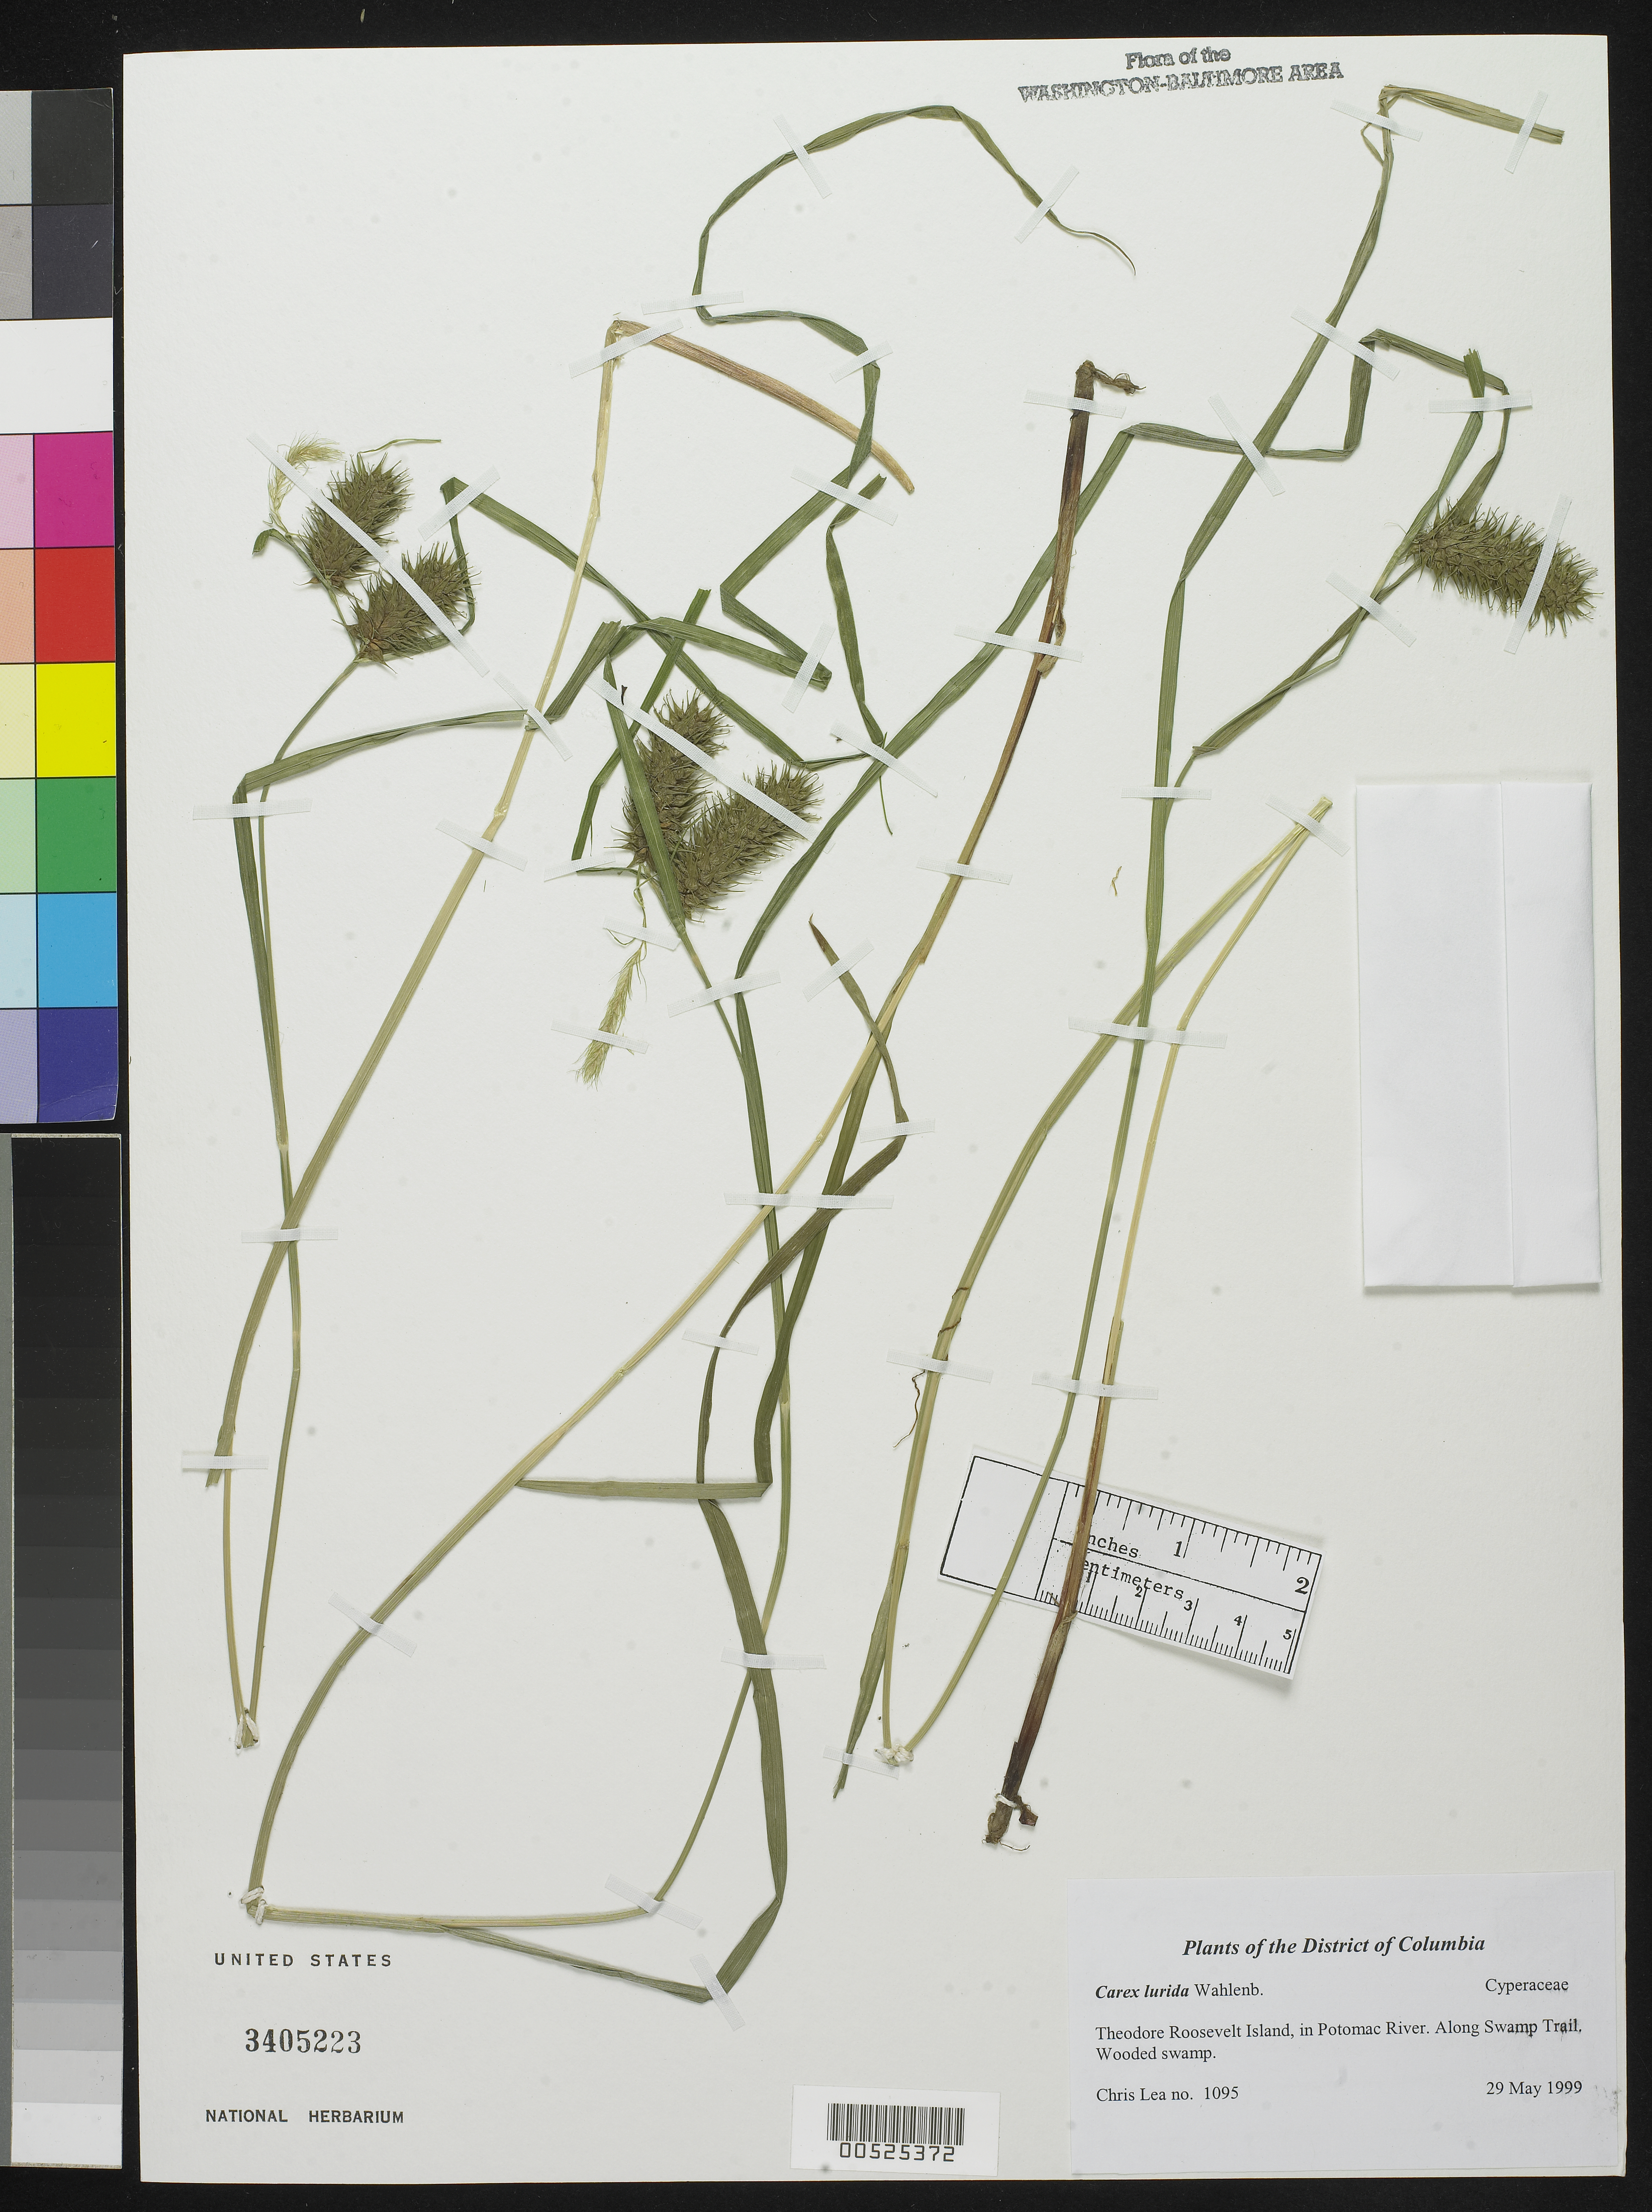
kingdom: Plantae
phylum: Tracheophyta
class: Liliopsida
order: Poales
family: Cyperaceae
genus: Carex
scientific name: Carex lurida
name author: Wahlenb.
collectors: C. Lea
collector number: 1095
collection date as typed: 29 May 1999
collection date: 1999-05-29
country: United States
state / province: District of Columbia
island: Theodore Roosevelt Island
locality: Theodore Roosevelt Island, in Potomac River. Along Swamp Trail.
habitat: Wooded swamp.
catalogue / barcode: US 3405223